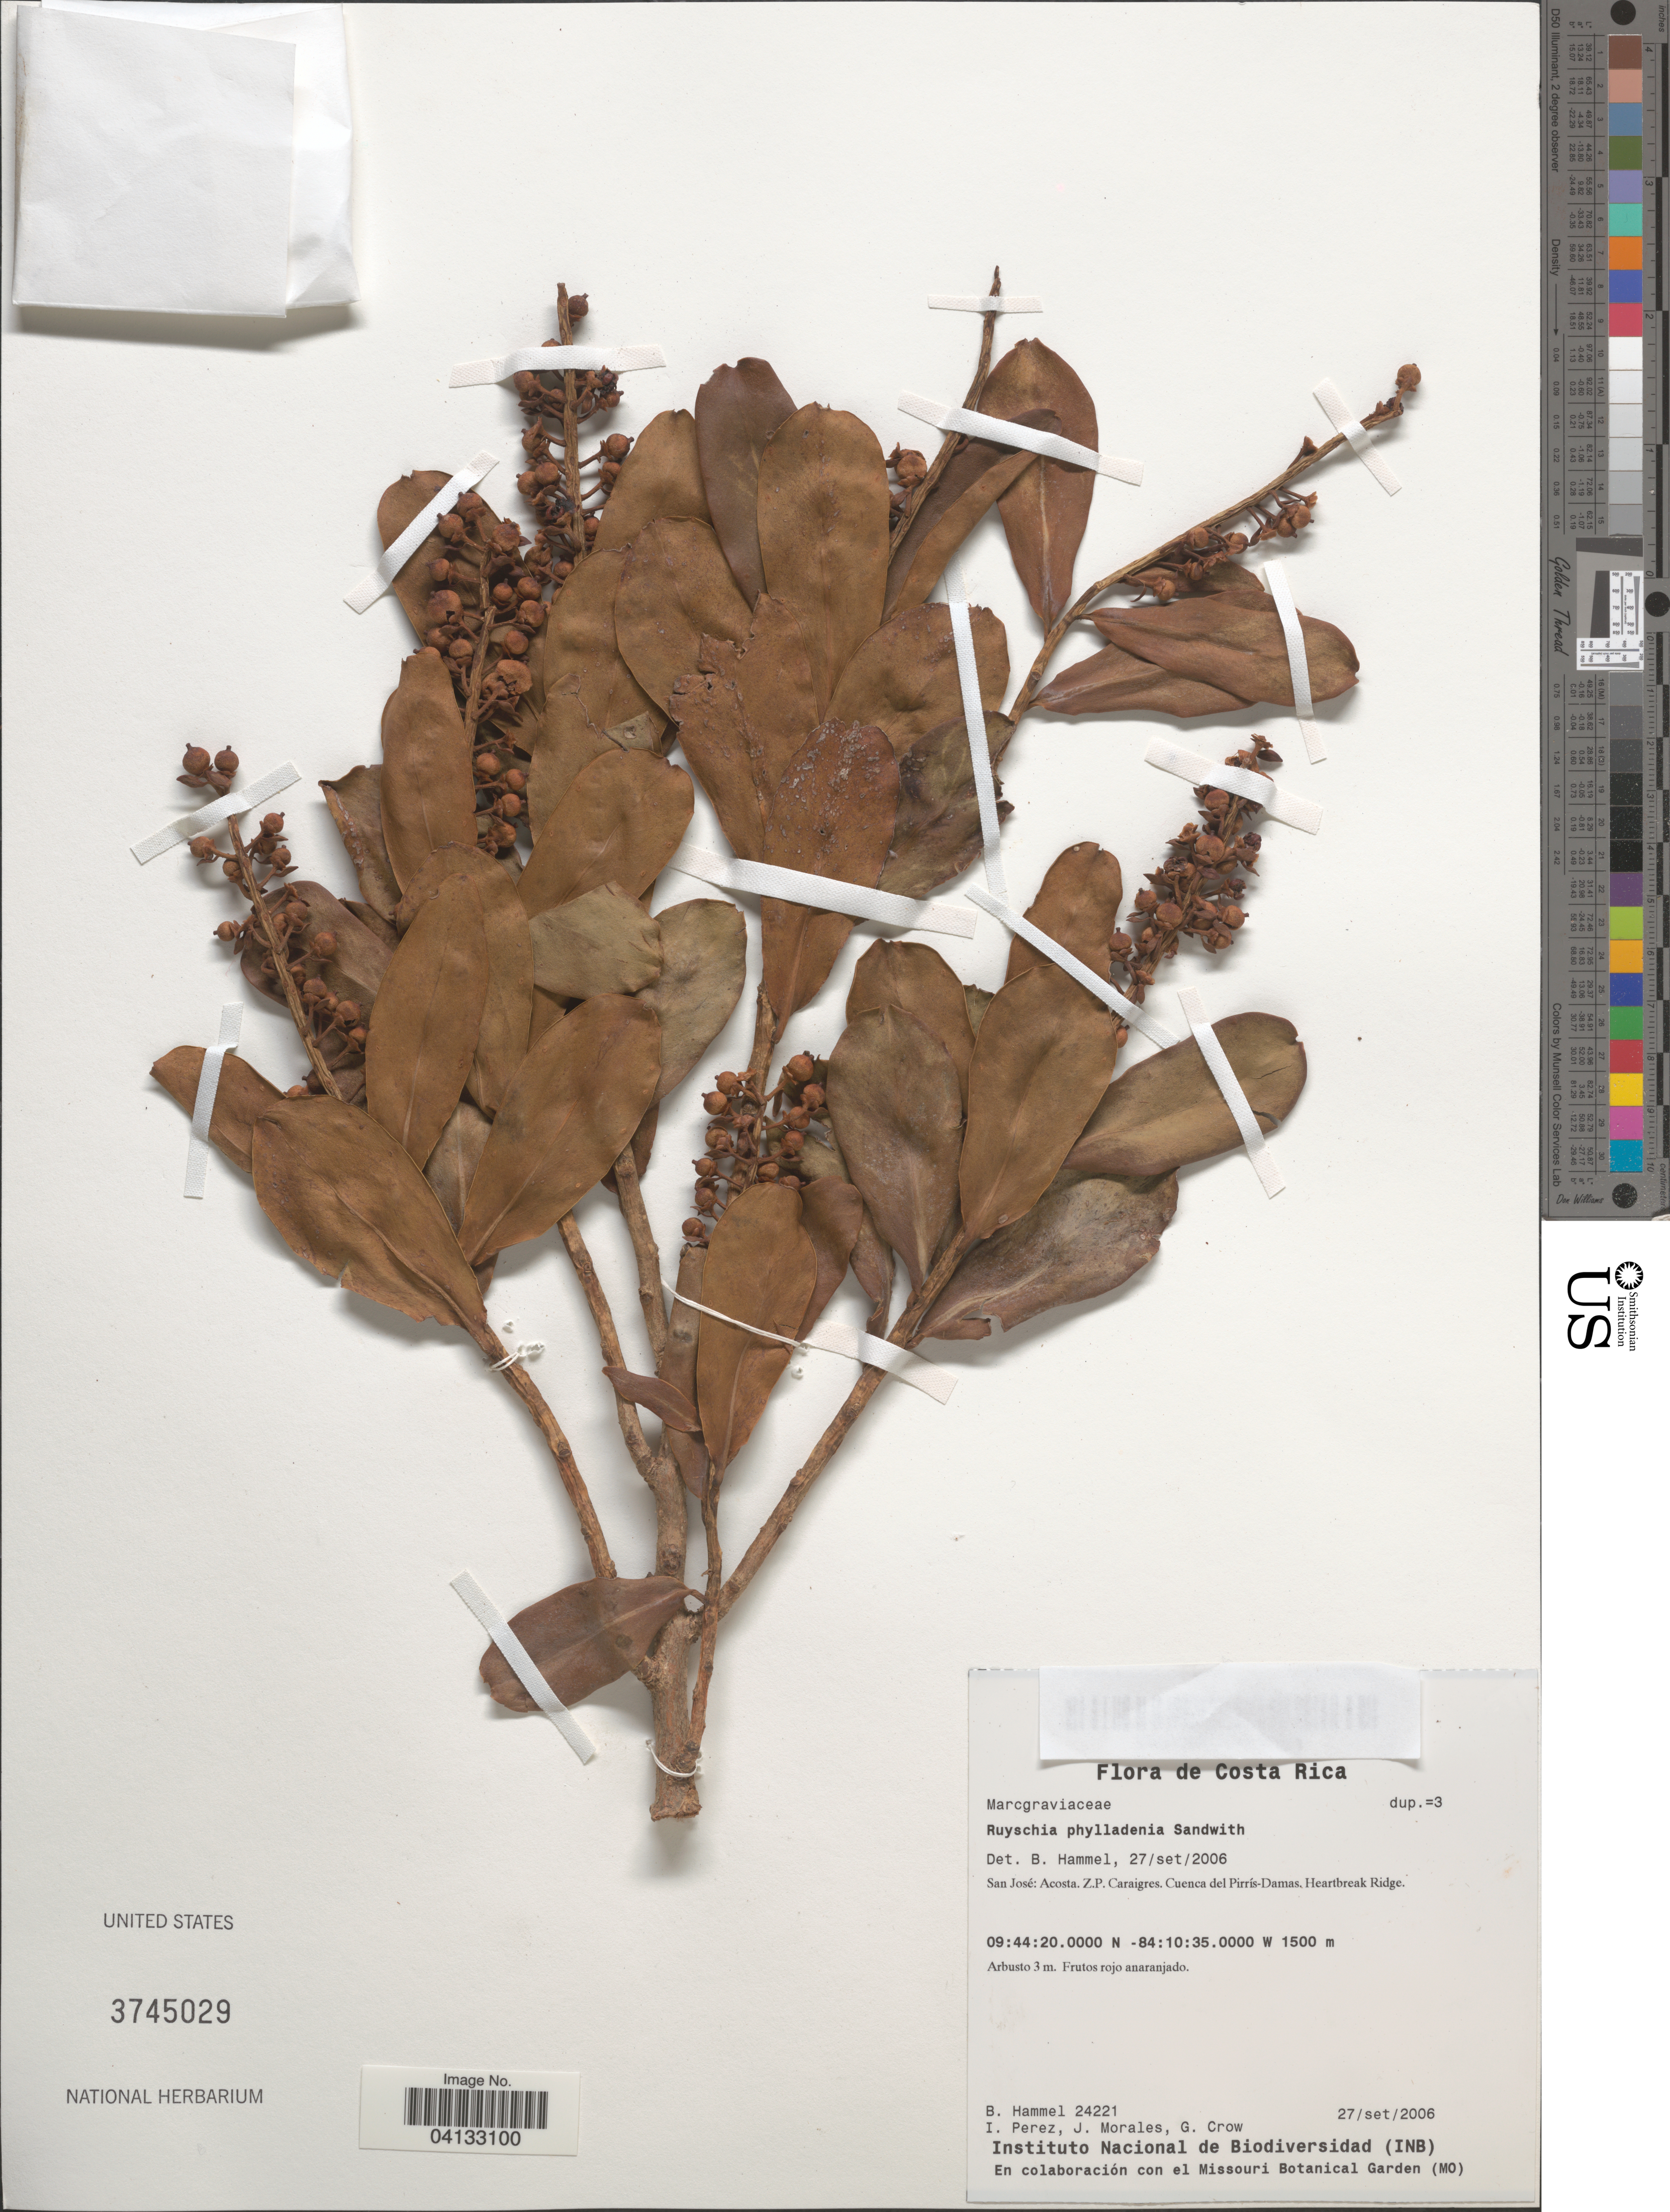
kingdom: Plantae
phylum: Tracheophyta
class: Magnoliopsida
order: Ericales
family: Marcgraviaceae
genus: Ruyschia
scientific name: Ruyschia phylladenia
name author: Sandwith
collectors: B. Hammel, I. Pérez, J. Morales & G. Crow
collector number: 24221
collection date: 2006-09-27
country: Costa Rica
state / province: San José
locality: Acosta. Z.P. Caraigres. Cuenca del Pirrís-Damas. Hearbreak Ridge.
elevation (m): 1500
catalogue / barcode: US 3745029